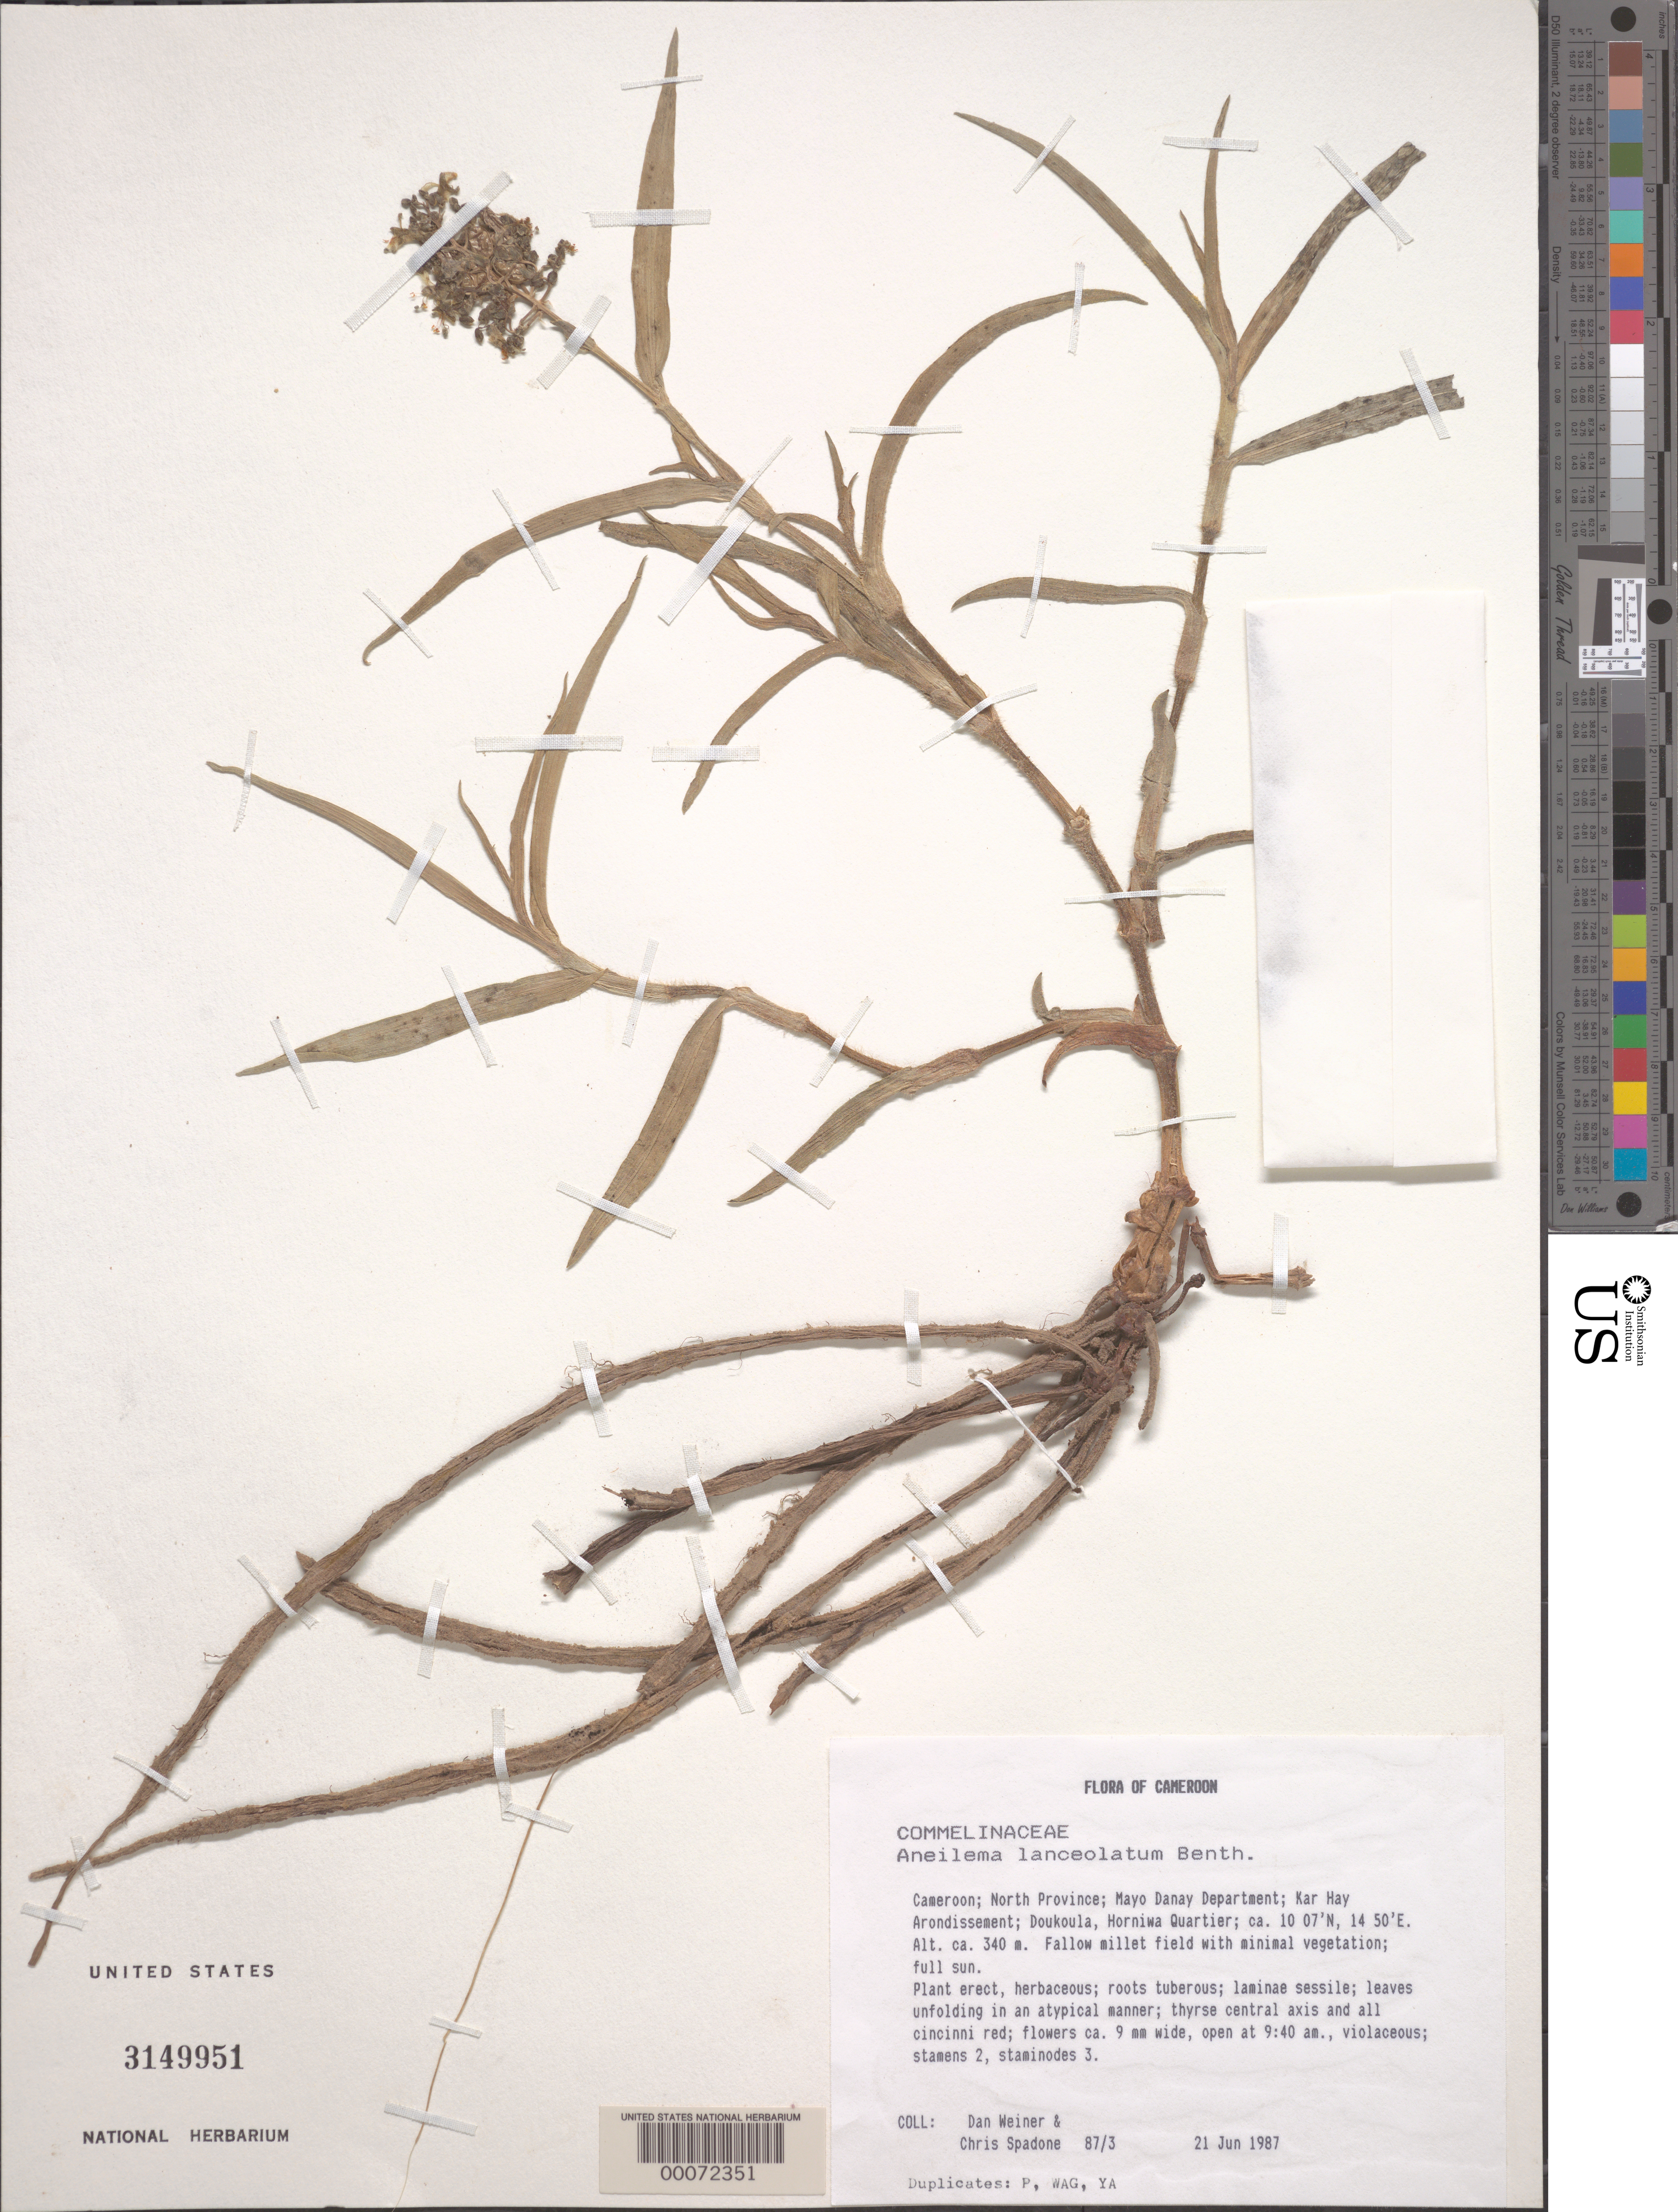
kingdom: Plantae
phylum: Tracheophyta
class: Liliopsida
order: Commelinales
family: Commelinaceae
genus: Aneilema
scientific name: Aneilema lanceolatum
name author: Benth.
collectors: D. Weiner & C. Spadone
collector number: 87/3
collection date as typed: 21 Jun 1987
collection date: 1987-06-21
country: Cameroon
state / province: Extrême-nord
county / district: Mayo-danaï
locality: Kar hay arondissement, doukoula, horniwa quartier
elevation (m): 340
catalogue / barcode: US 3149951